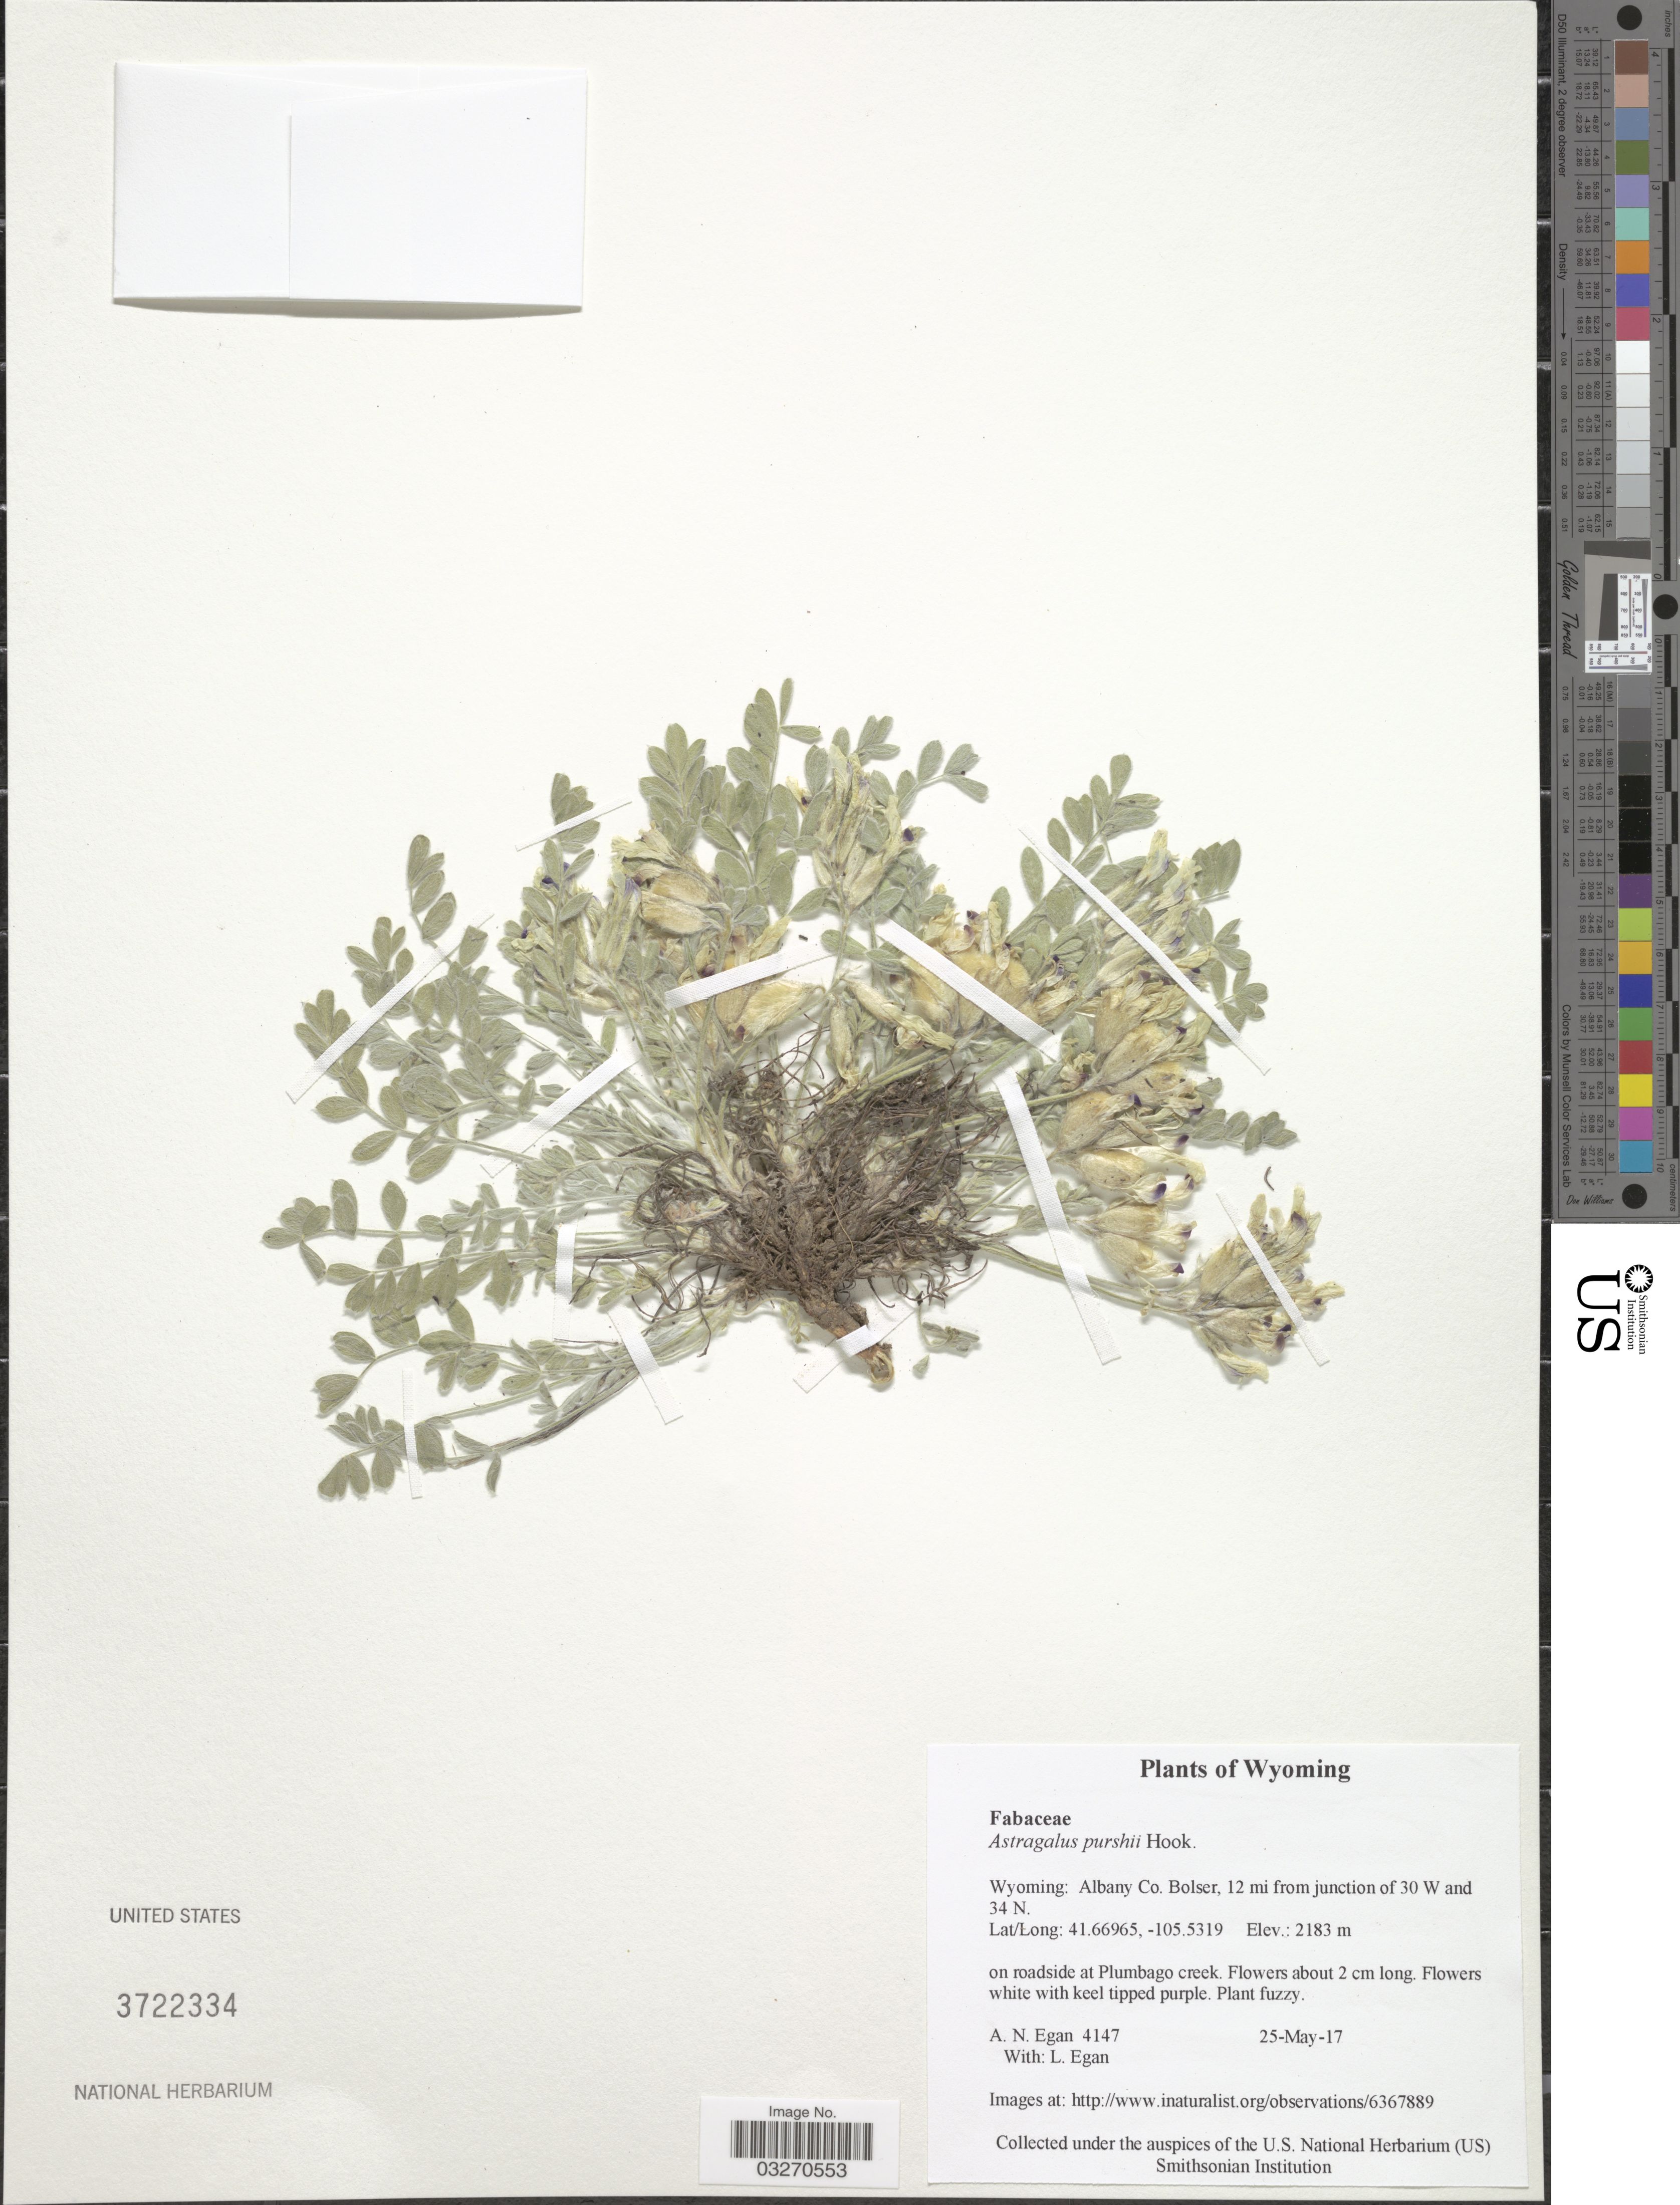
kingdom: Plantae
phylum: Tracheophyta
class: Magnoliopsida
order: Fabales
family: Fabaceae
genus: Astragalus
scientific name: Astragalus purshii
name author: Douglas ex Hook.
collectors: A. N. Egan & L. Egan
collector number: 4147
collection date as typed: Transcribed d/m/y: 25/5/17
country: United States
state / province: Wyoming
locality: Albany Co. Bolser, 12 mi from junction of 30 W and 34 N. On roadside at Plumbago creek.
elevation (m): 2183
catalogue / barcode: US 3722334